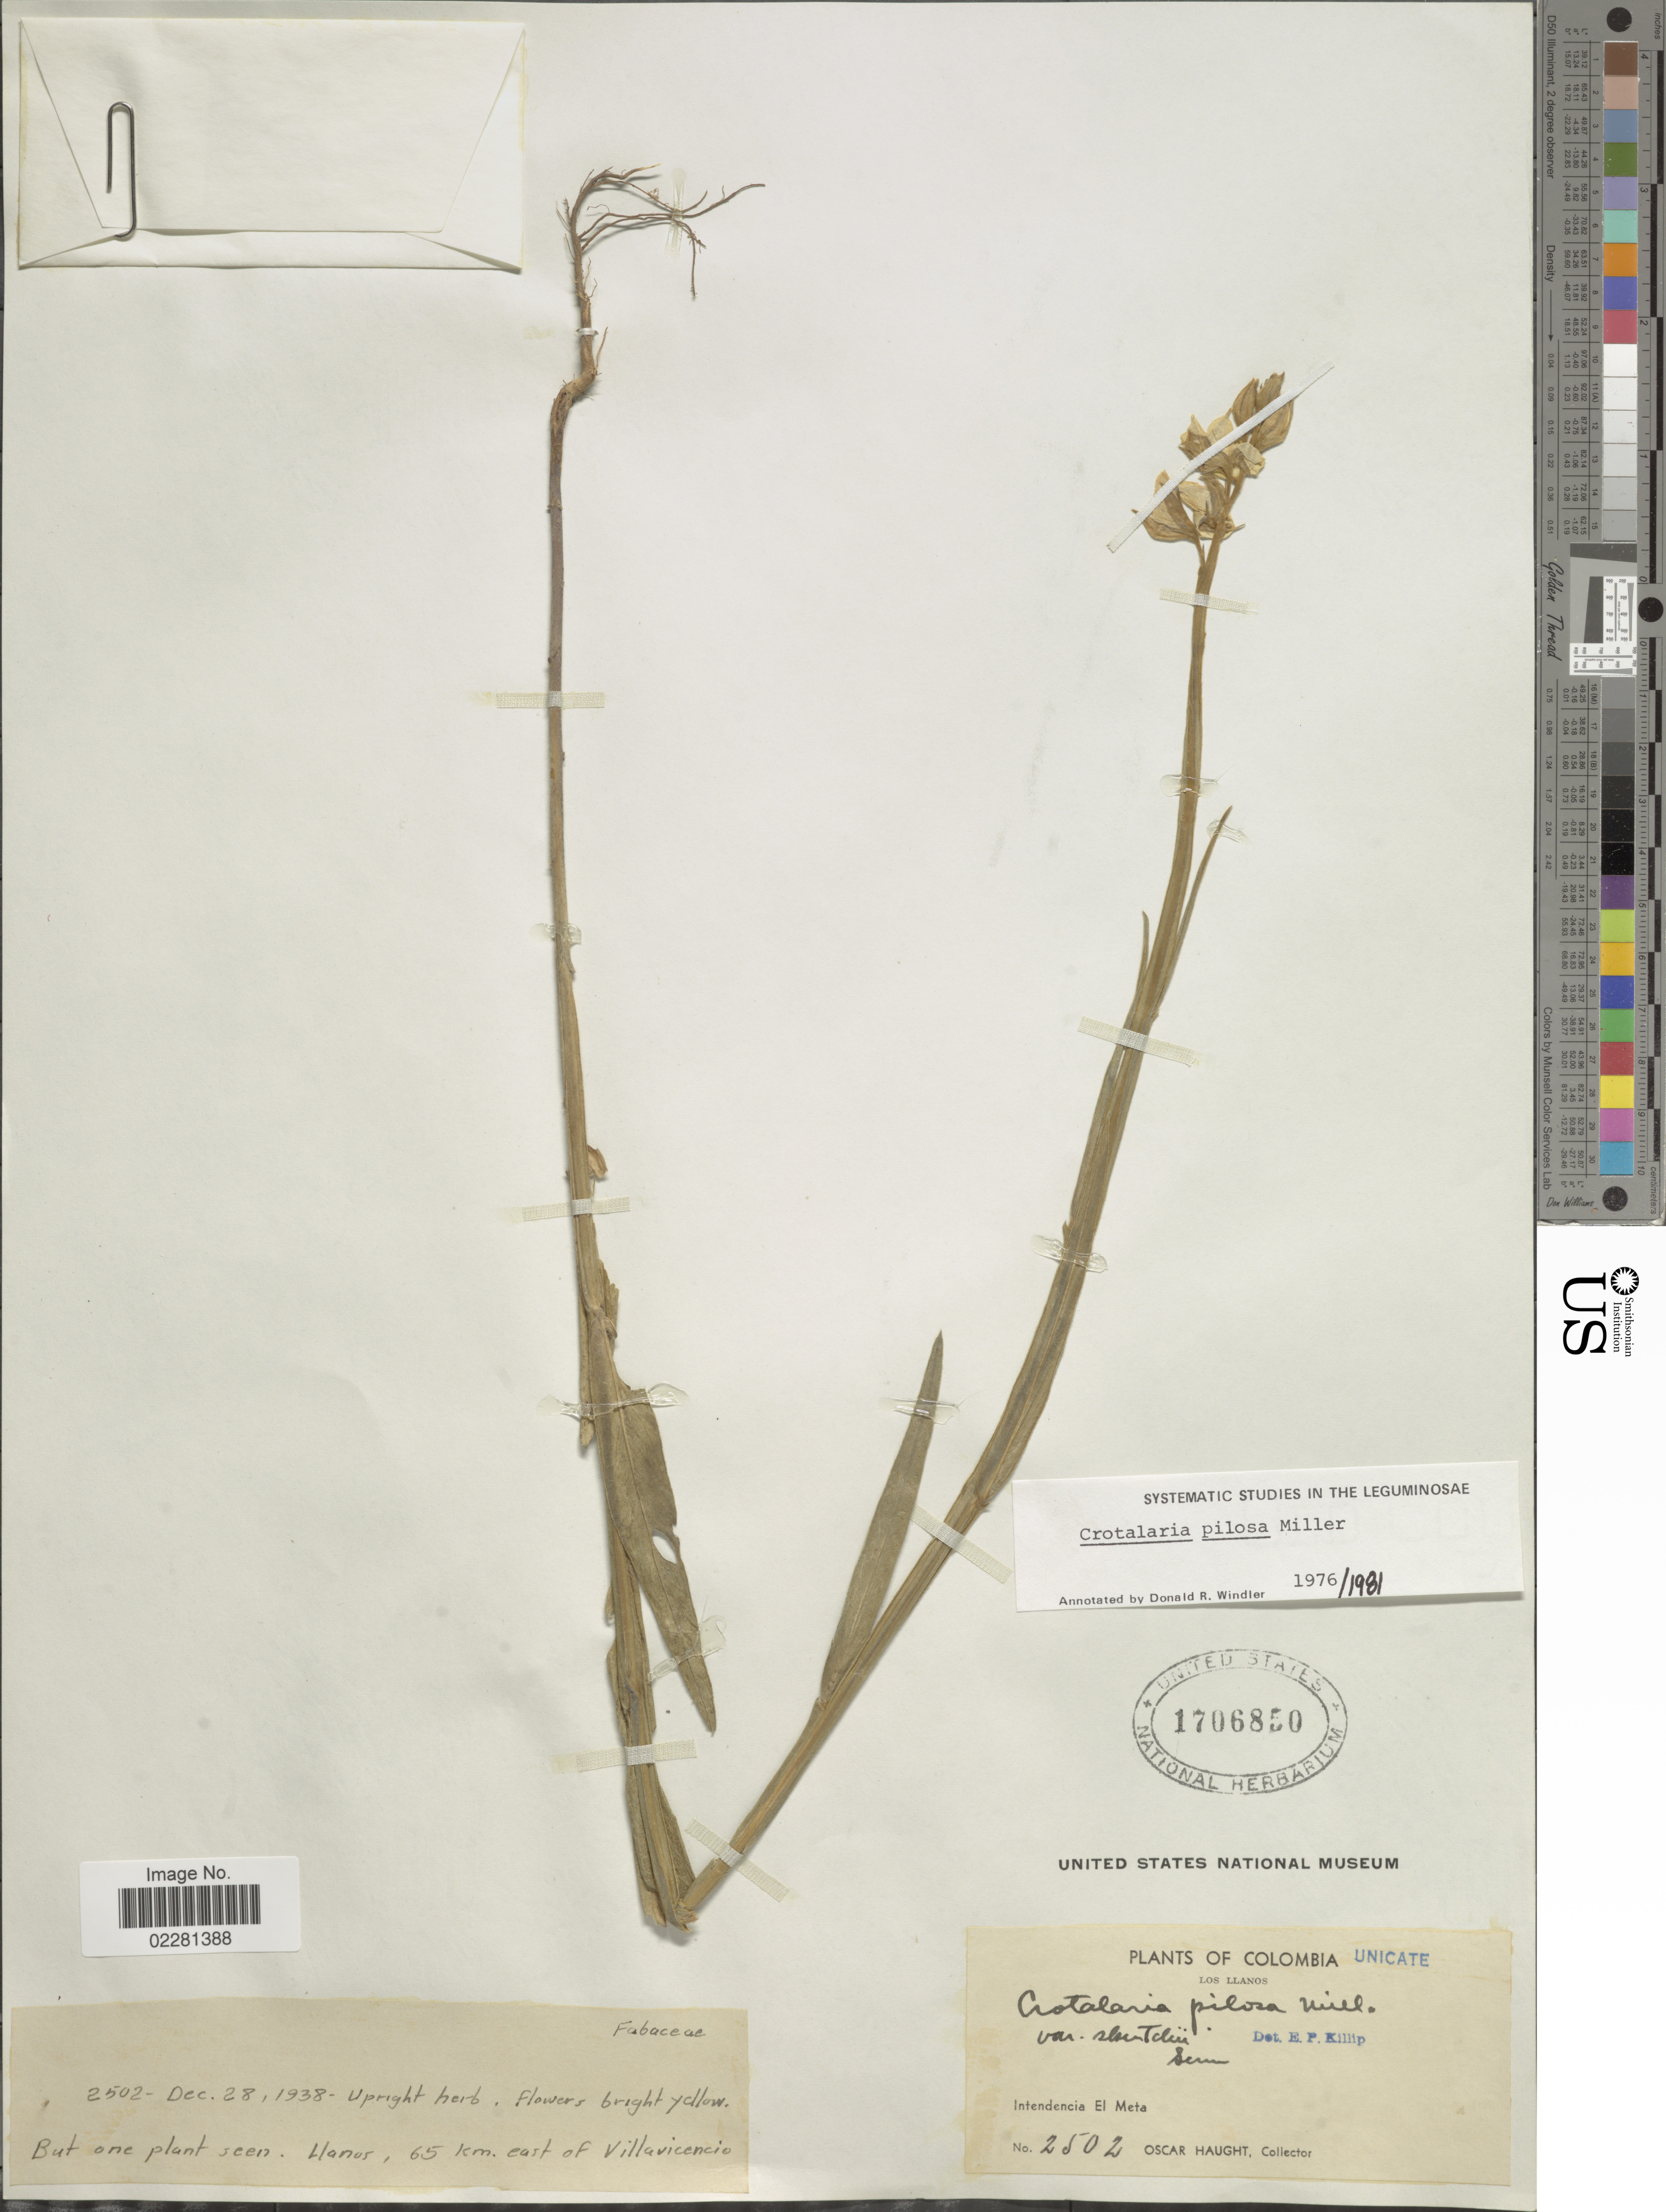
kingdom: Plantae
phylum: Tracheophyta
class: Magnoliopsida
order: Fabales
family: Fabaceae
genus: Crotalaria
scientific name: Crotalaria pilosa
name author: Mill.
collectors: O. Haught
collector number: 2502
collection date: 1938-12-28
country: Colombia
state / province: Meta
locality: Los Llanos, 65 km east of Villavicencio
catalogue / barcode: US 1706850